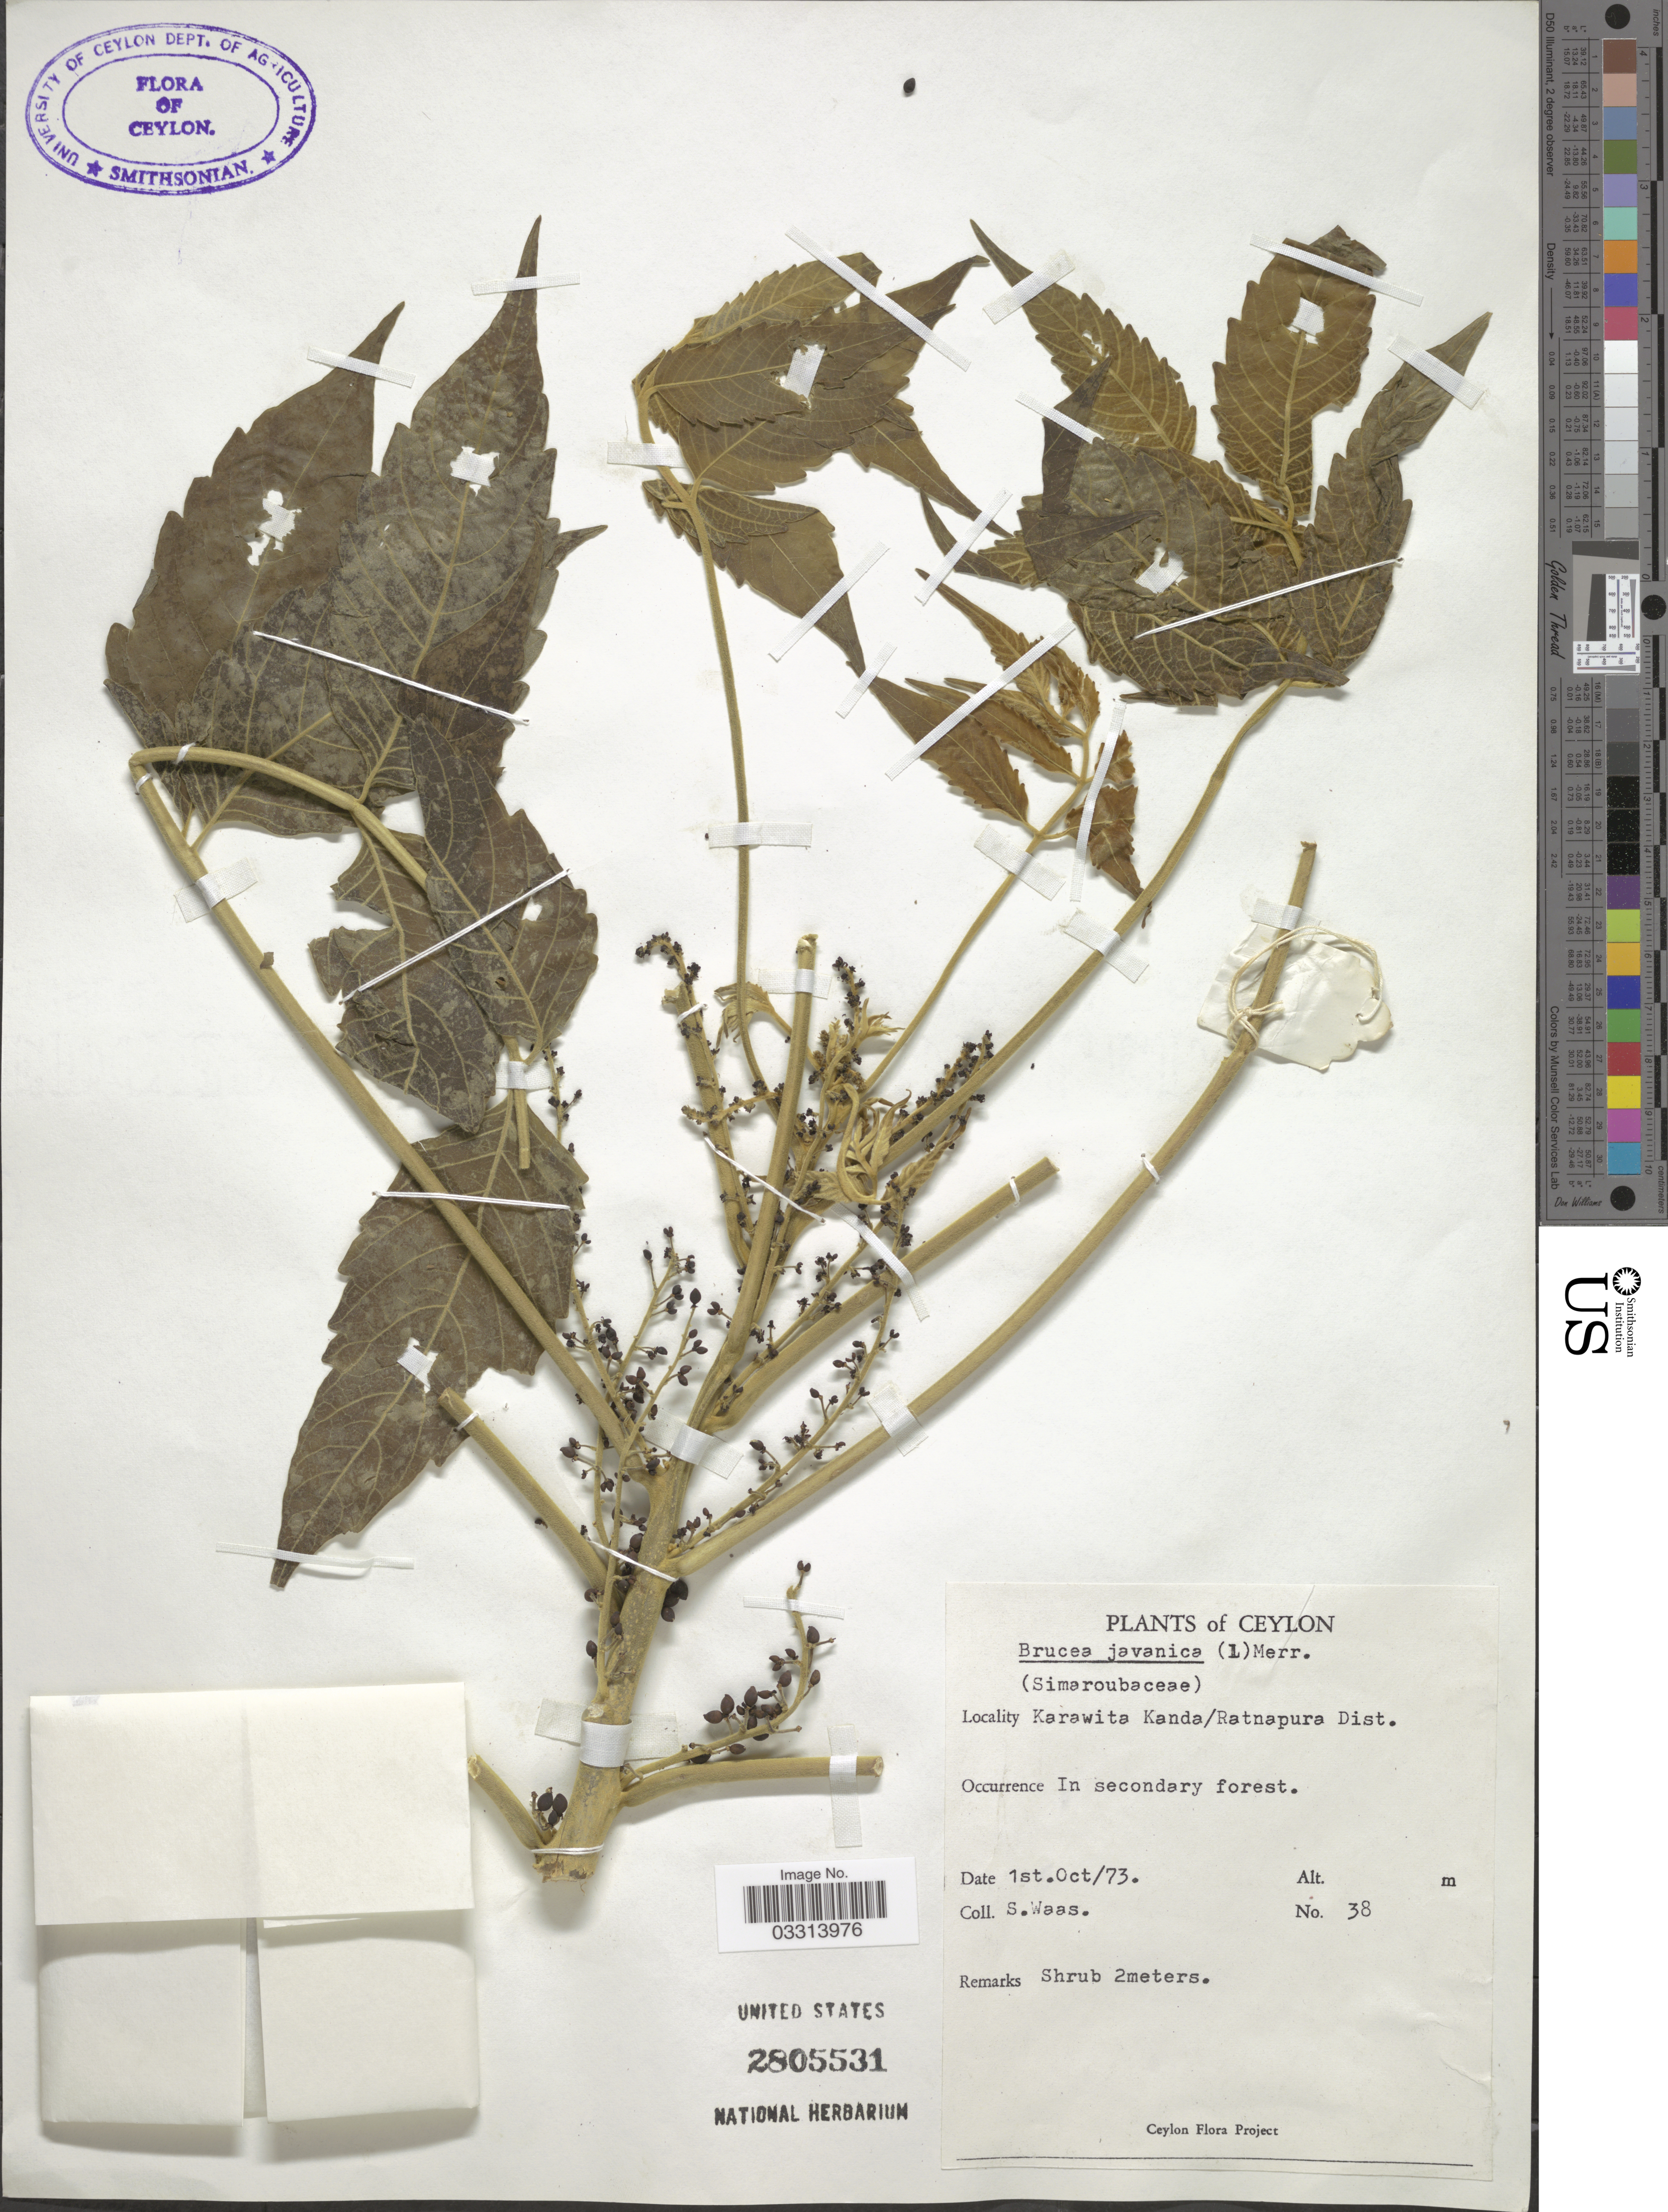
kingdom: Plantae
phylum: Tracheophyta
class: Magnoliopsida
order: Sapindales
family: Simaroubaceae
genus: Brucea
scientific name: Brucea javanica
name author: (L.) Merr.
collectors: S. Waas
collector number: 38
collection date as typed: Transcribed d/m/y: 1/10/73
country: Sri Lanka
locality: Ceylon. Karawita Kanda/Ratnapura Dist.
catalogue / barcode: US 2805531